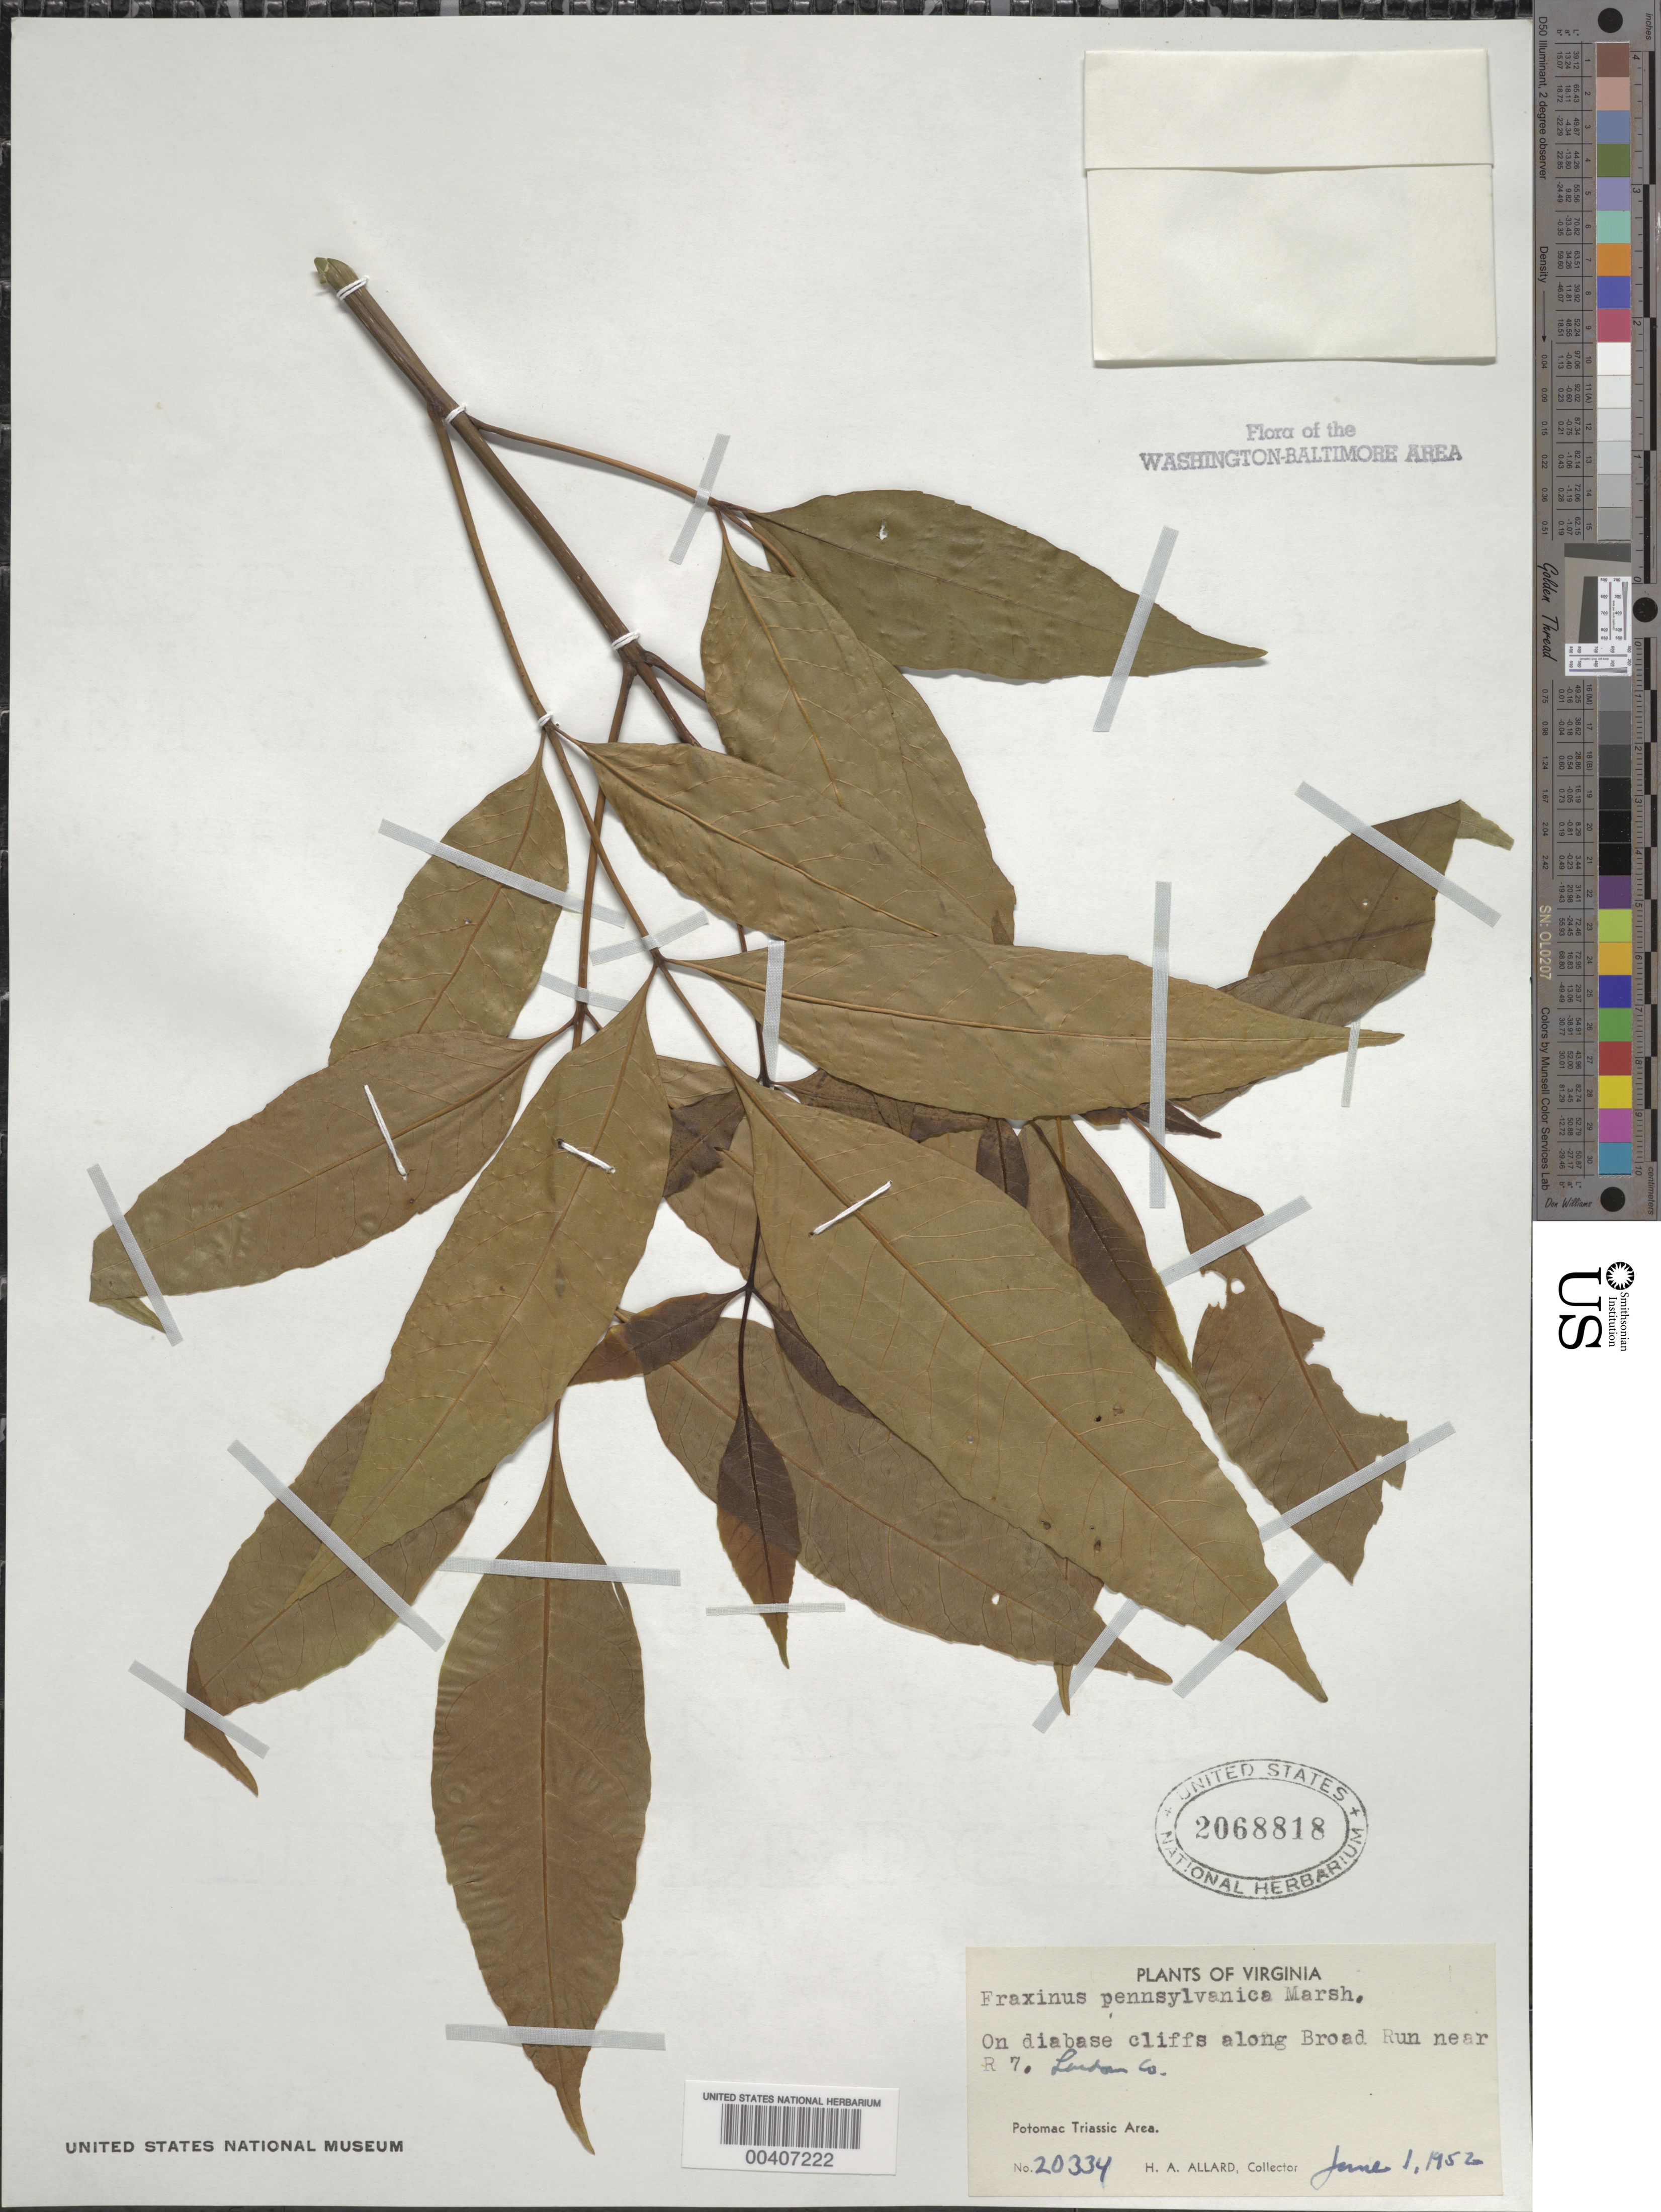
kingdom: Plantae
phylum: Tracheophyta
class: Magnoliopsida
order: Lamiales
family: Oleaceae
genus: Fraxinus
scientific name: Fraxinus pennsylvanica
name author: Marshall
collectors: H. A. Allard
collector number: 20334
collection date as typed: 01 Jun 1952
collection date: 1952-06-01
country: United States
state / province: Virginia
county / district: Loudoun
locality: Broad Run near Route 7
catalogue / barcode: US 2068818